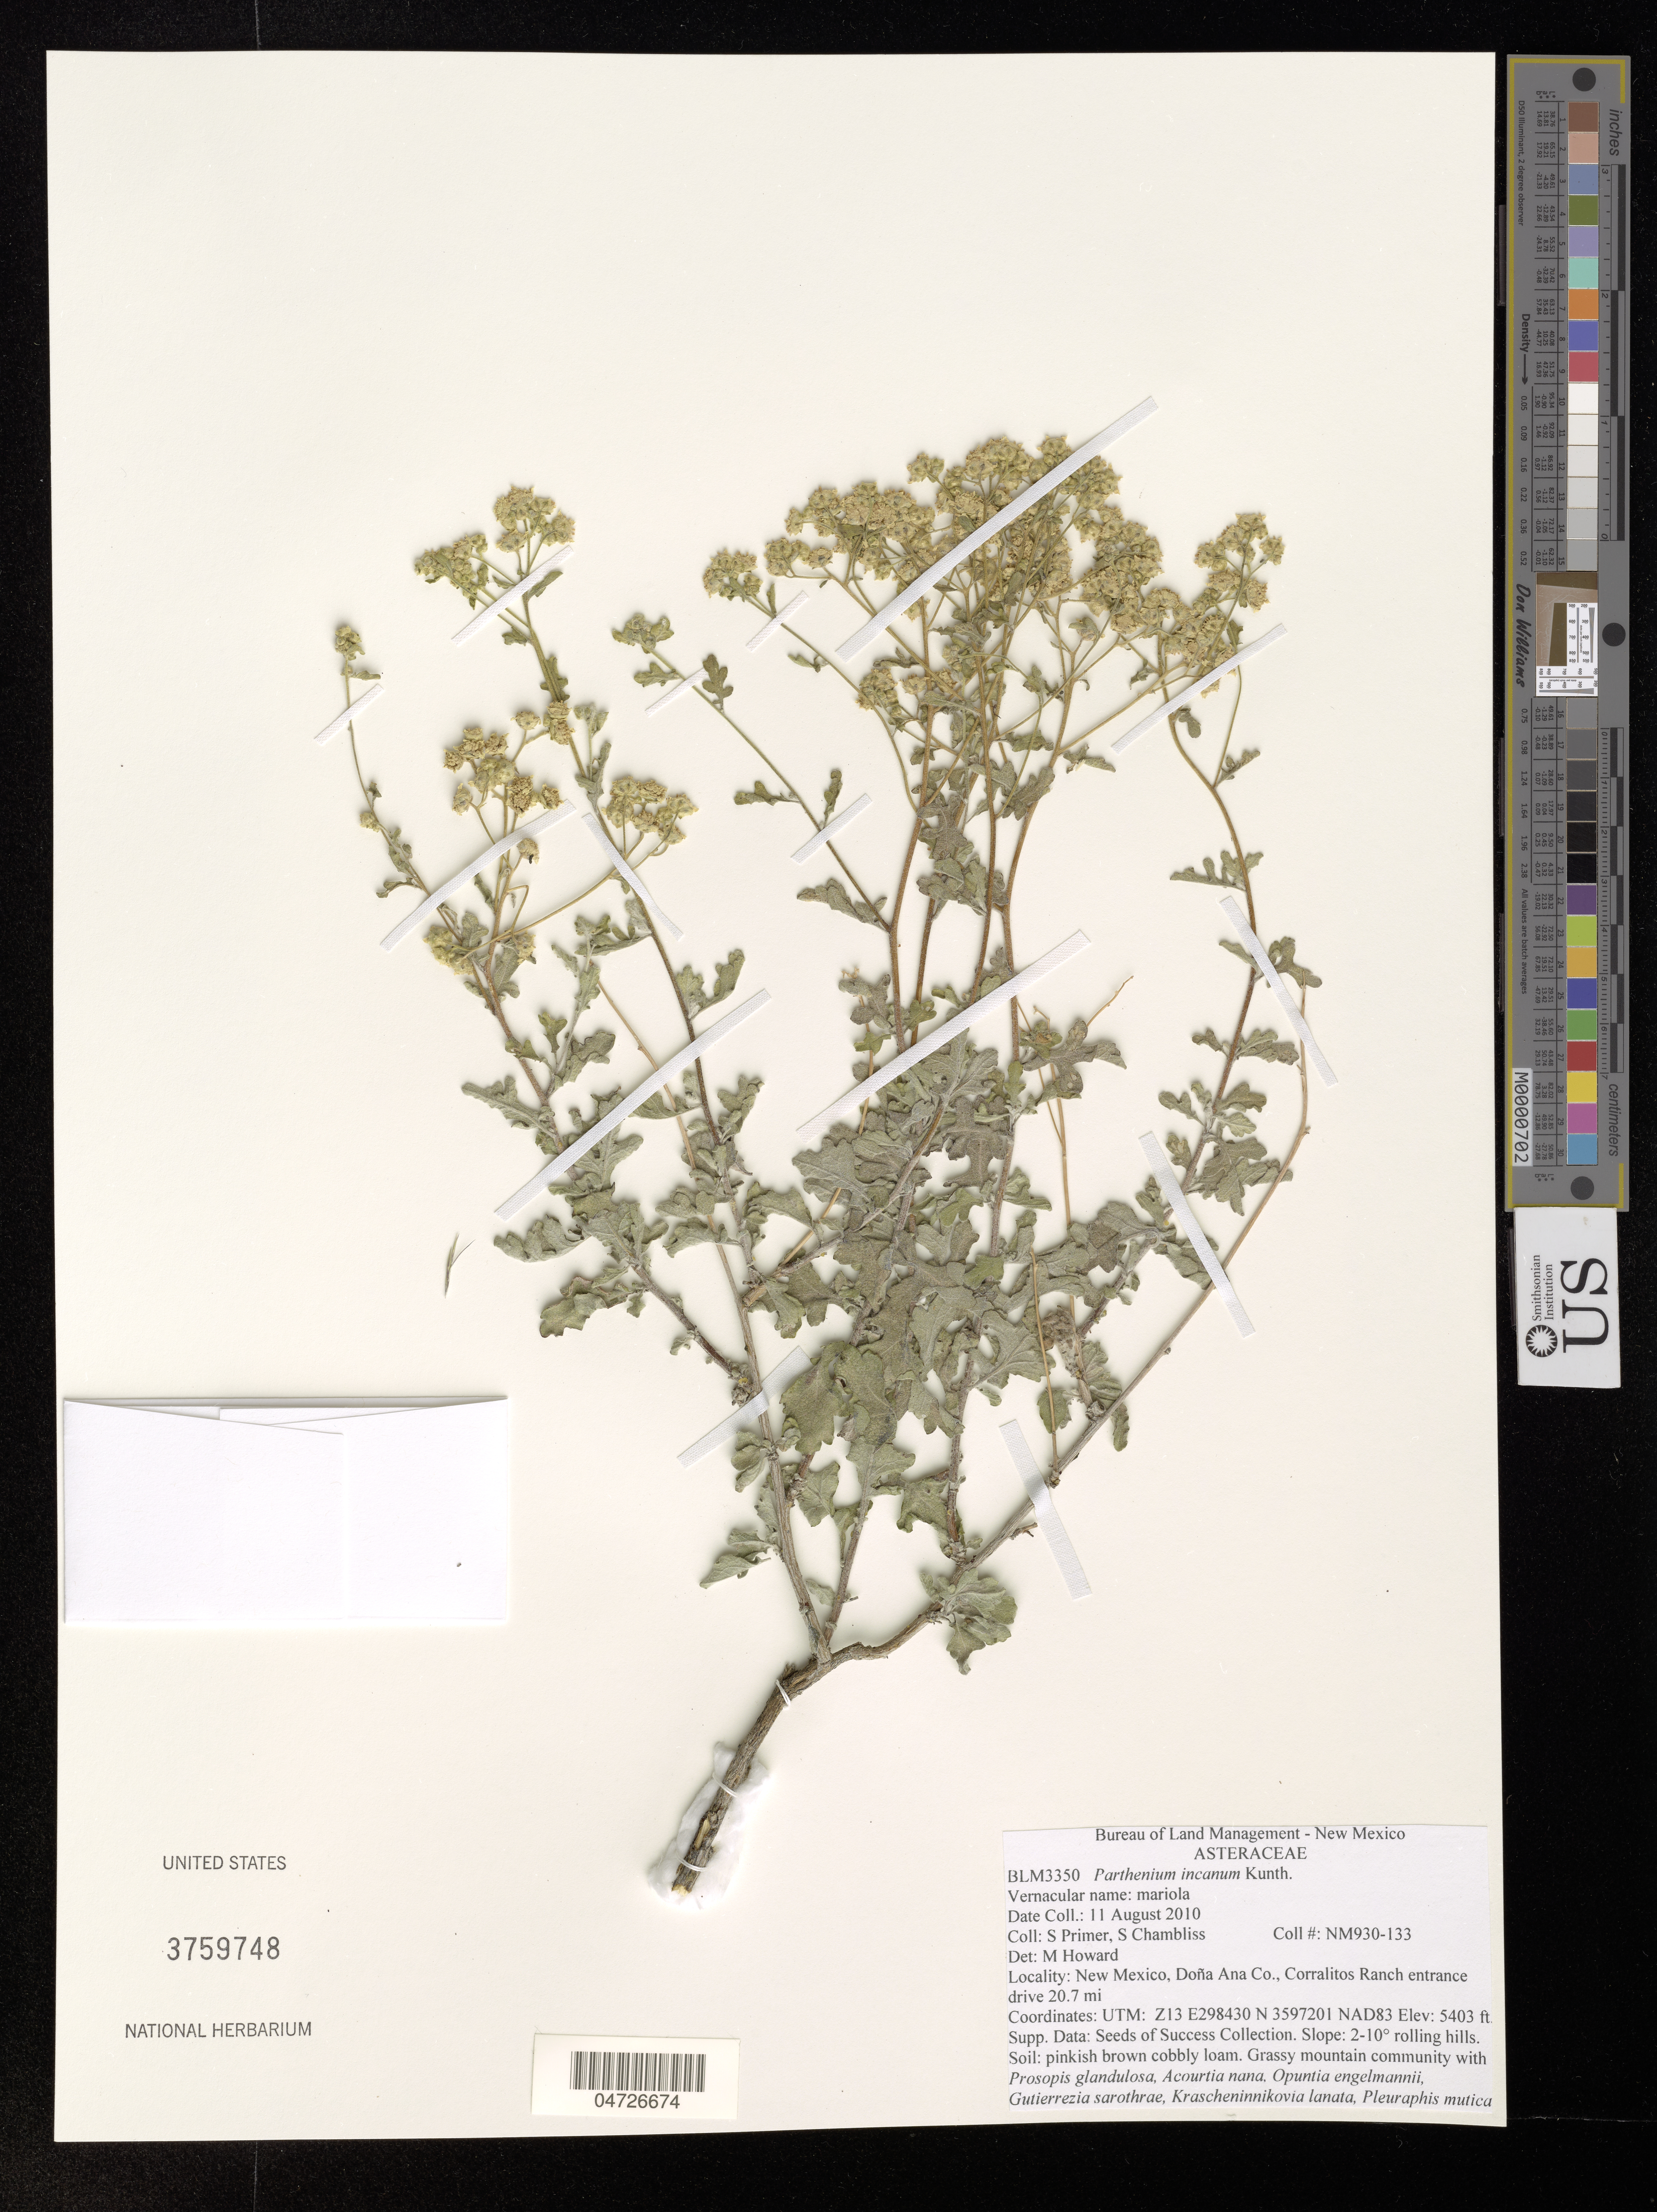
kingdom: Plantae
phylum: Tracheophyta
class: Magnoliopsida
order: Asterales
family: Asteraceae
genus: Parthenium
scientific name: Parthenium incanum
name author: Kunth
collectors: S. Primer & S. Chambliss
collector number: NM930-133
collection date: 2010-08-11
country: United States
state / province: New Mexico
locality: Doña Ana Co., Corralitos Ranch entrance drive 20.7 mi.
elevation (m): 1647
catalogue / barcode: US 3759748